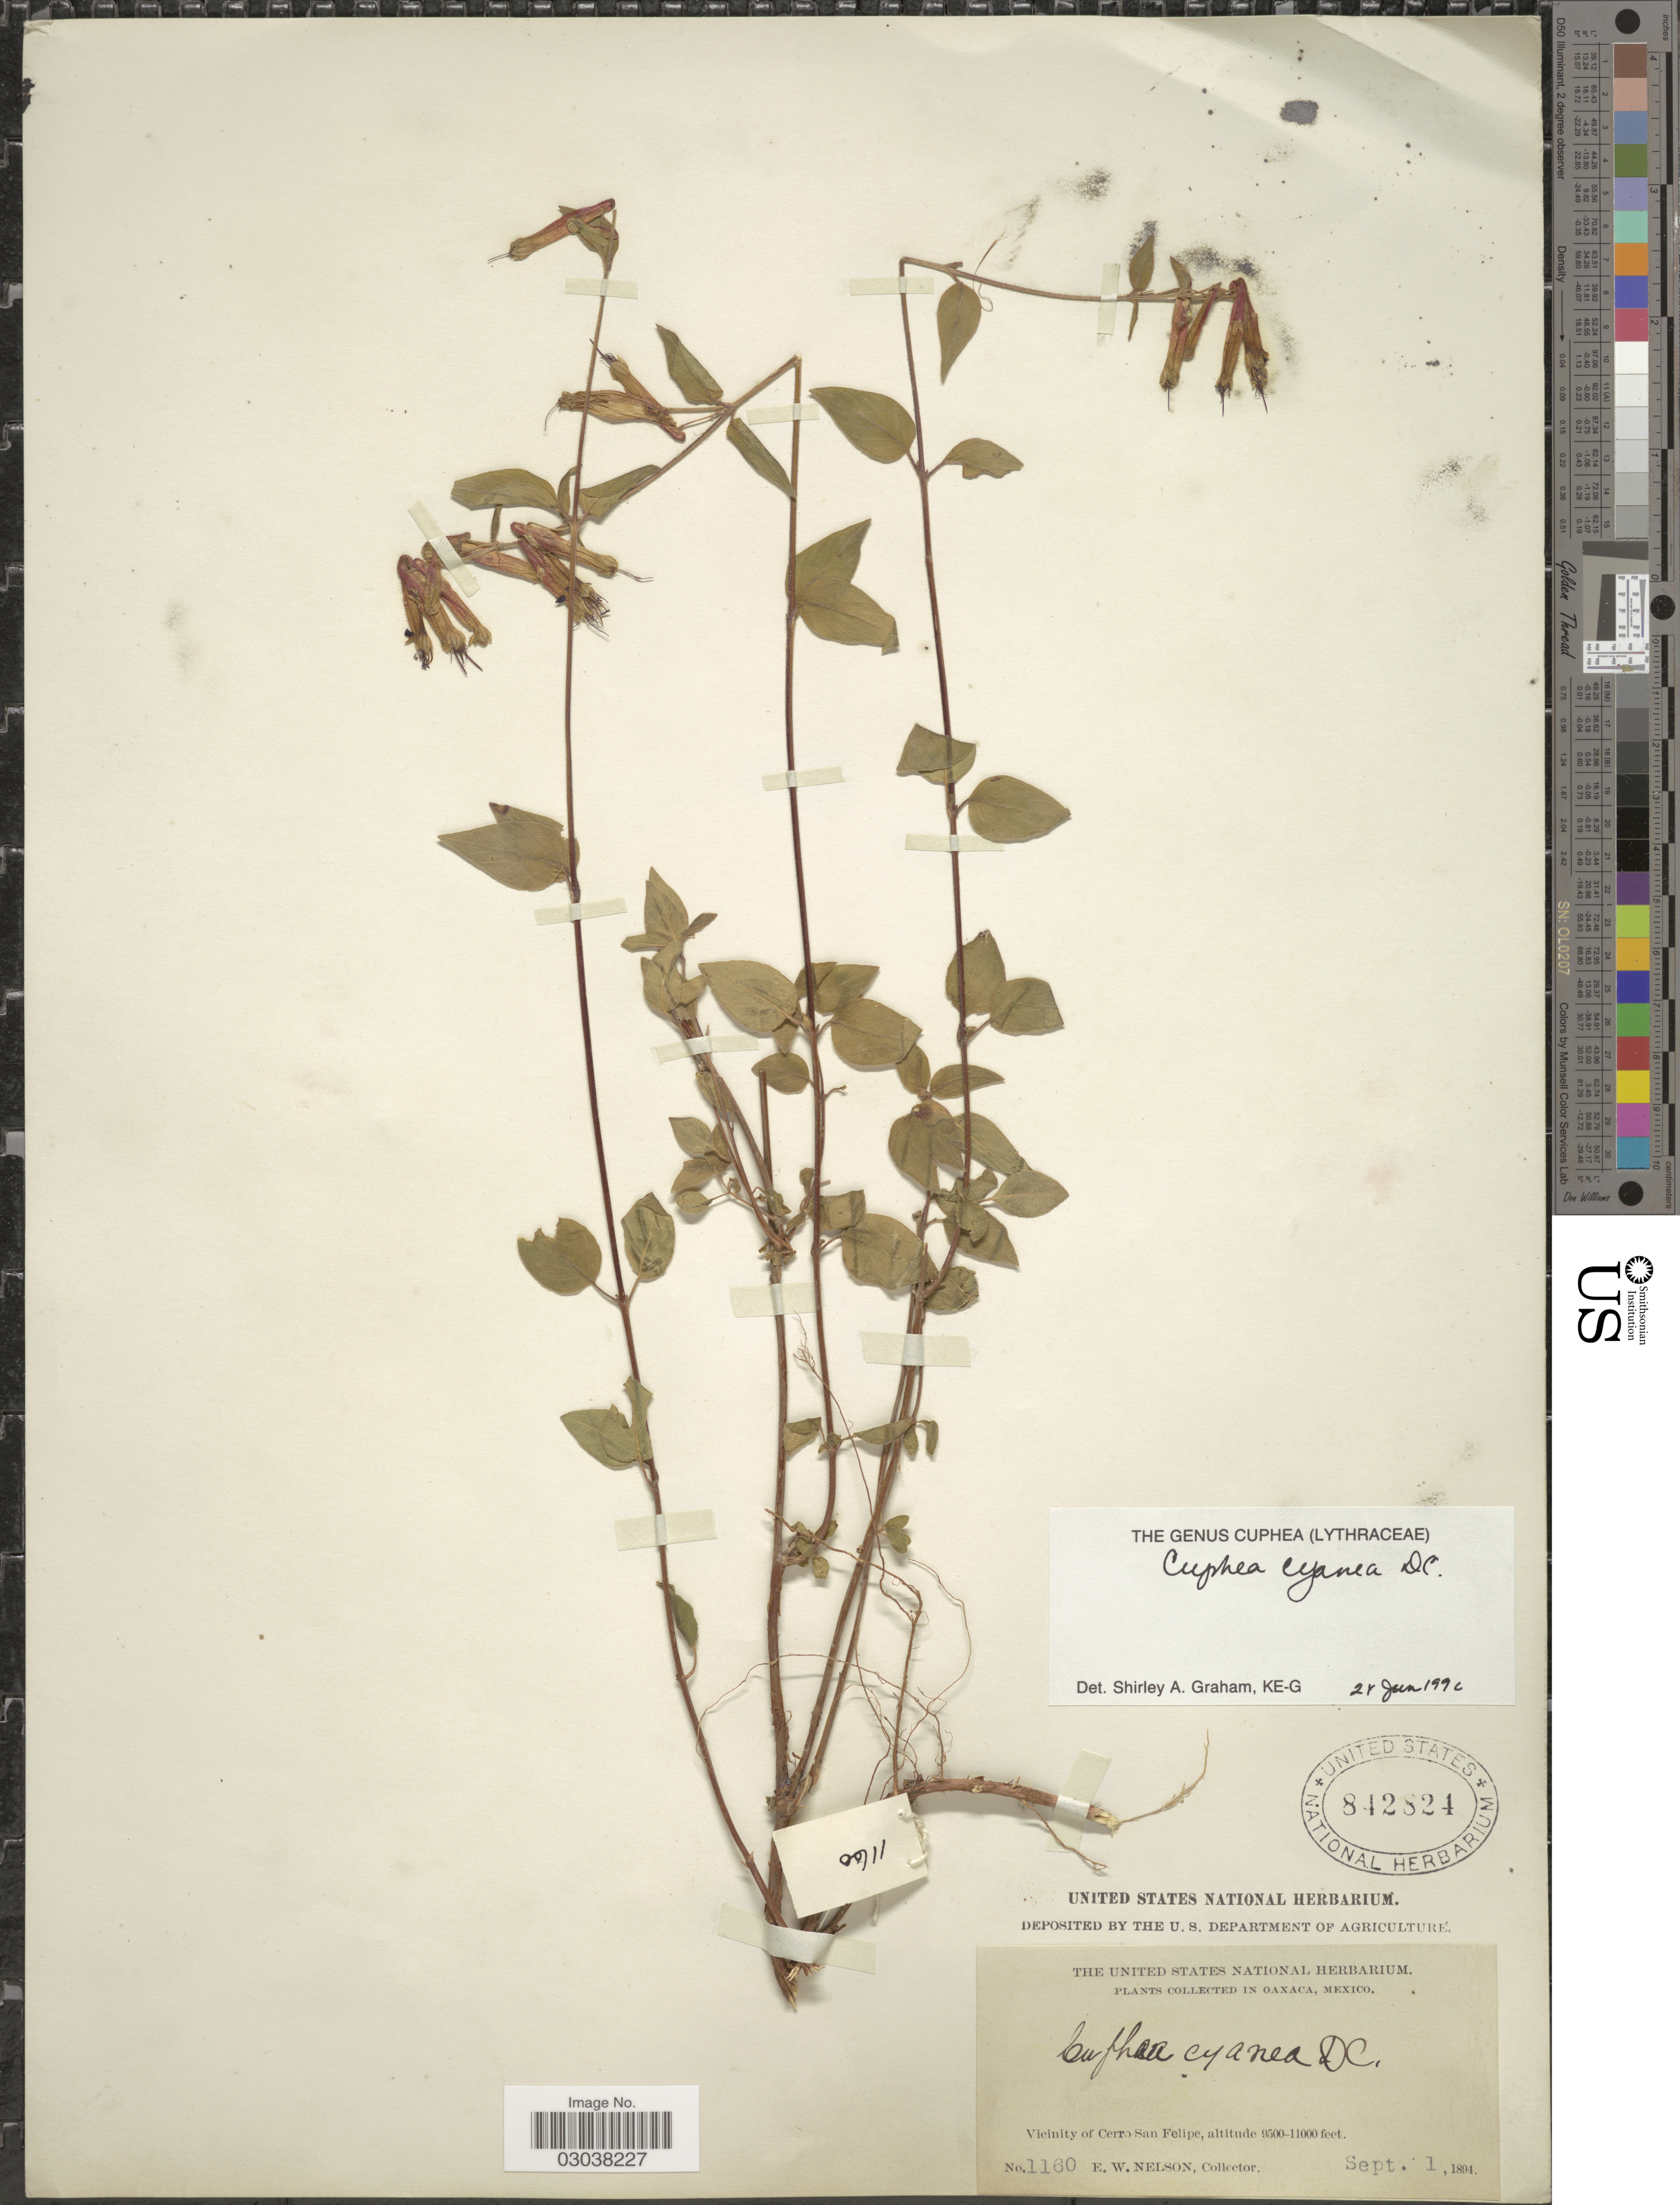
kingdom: Plantae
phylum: Tracheophyta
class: Magnoliopsida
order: Myrtales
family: Lythraceae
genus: Cuphea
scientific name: Cuphea cyanea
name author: DC.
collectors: E. W. Nelson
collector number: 1160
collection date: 1894-09-01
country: Mexico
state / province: Oaxaca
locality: Vicinity of Cerro San Felipe.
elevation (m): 2896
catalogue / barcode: US 842824